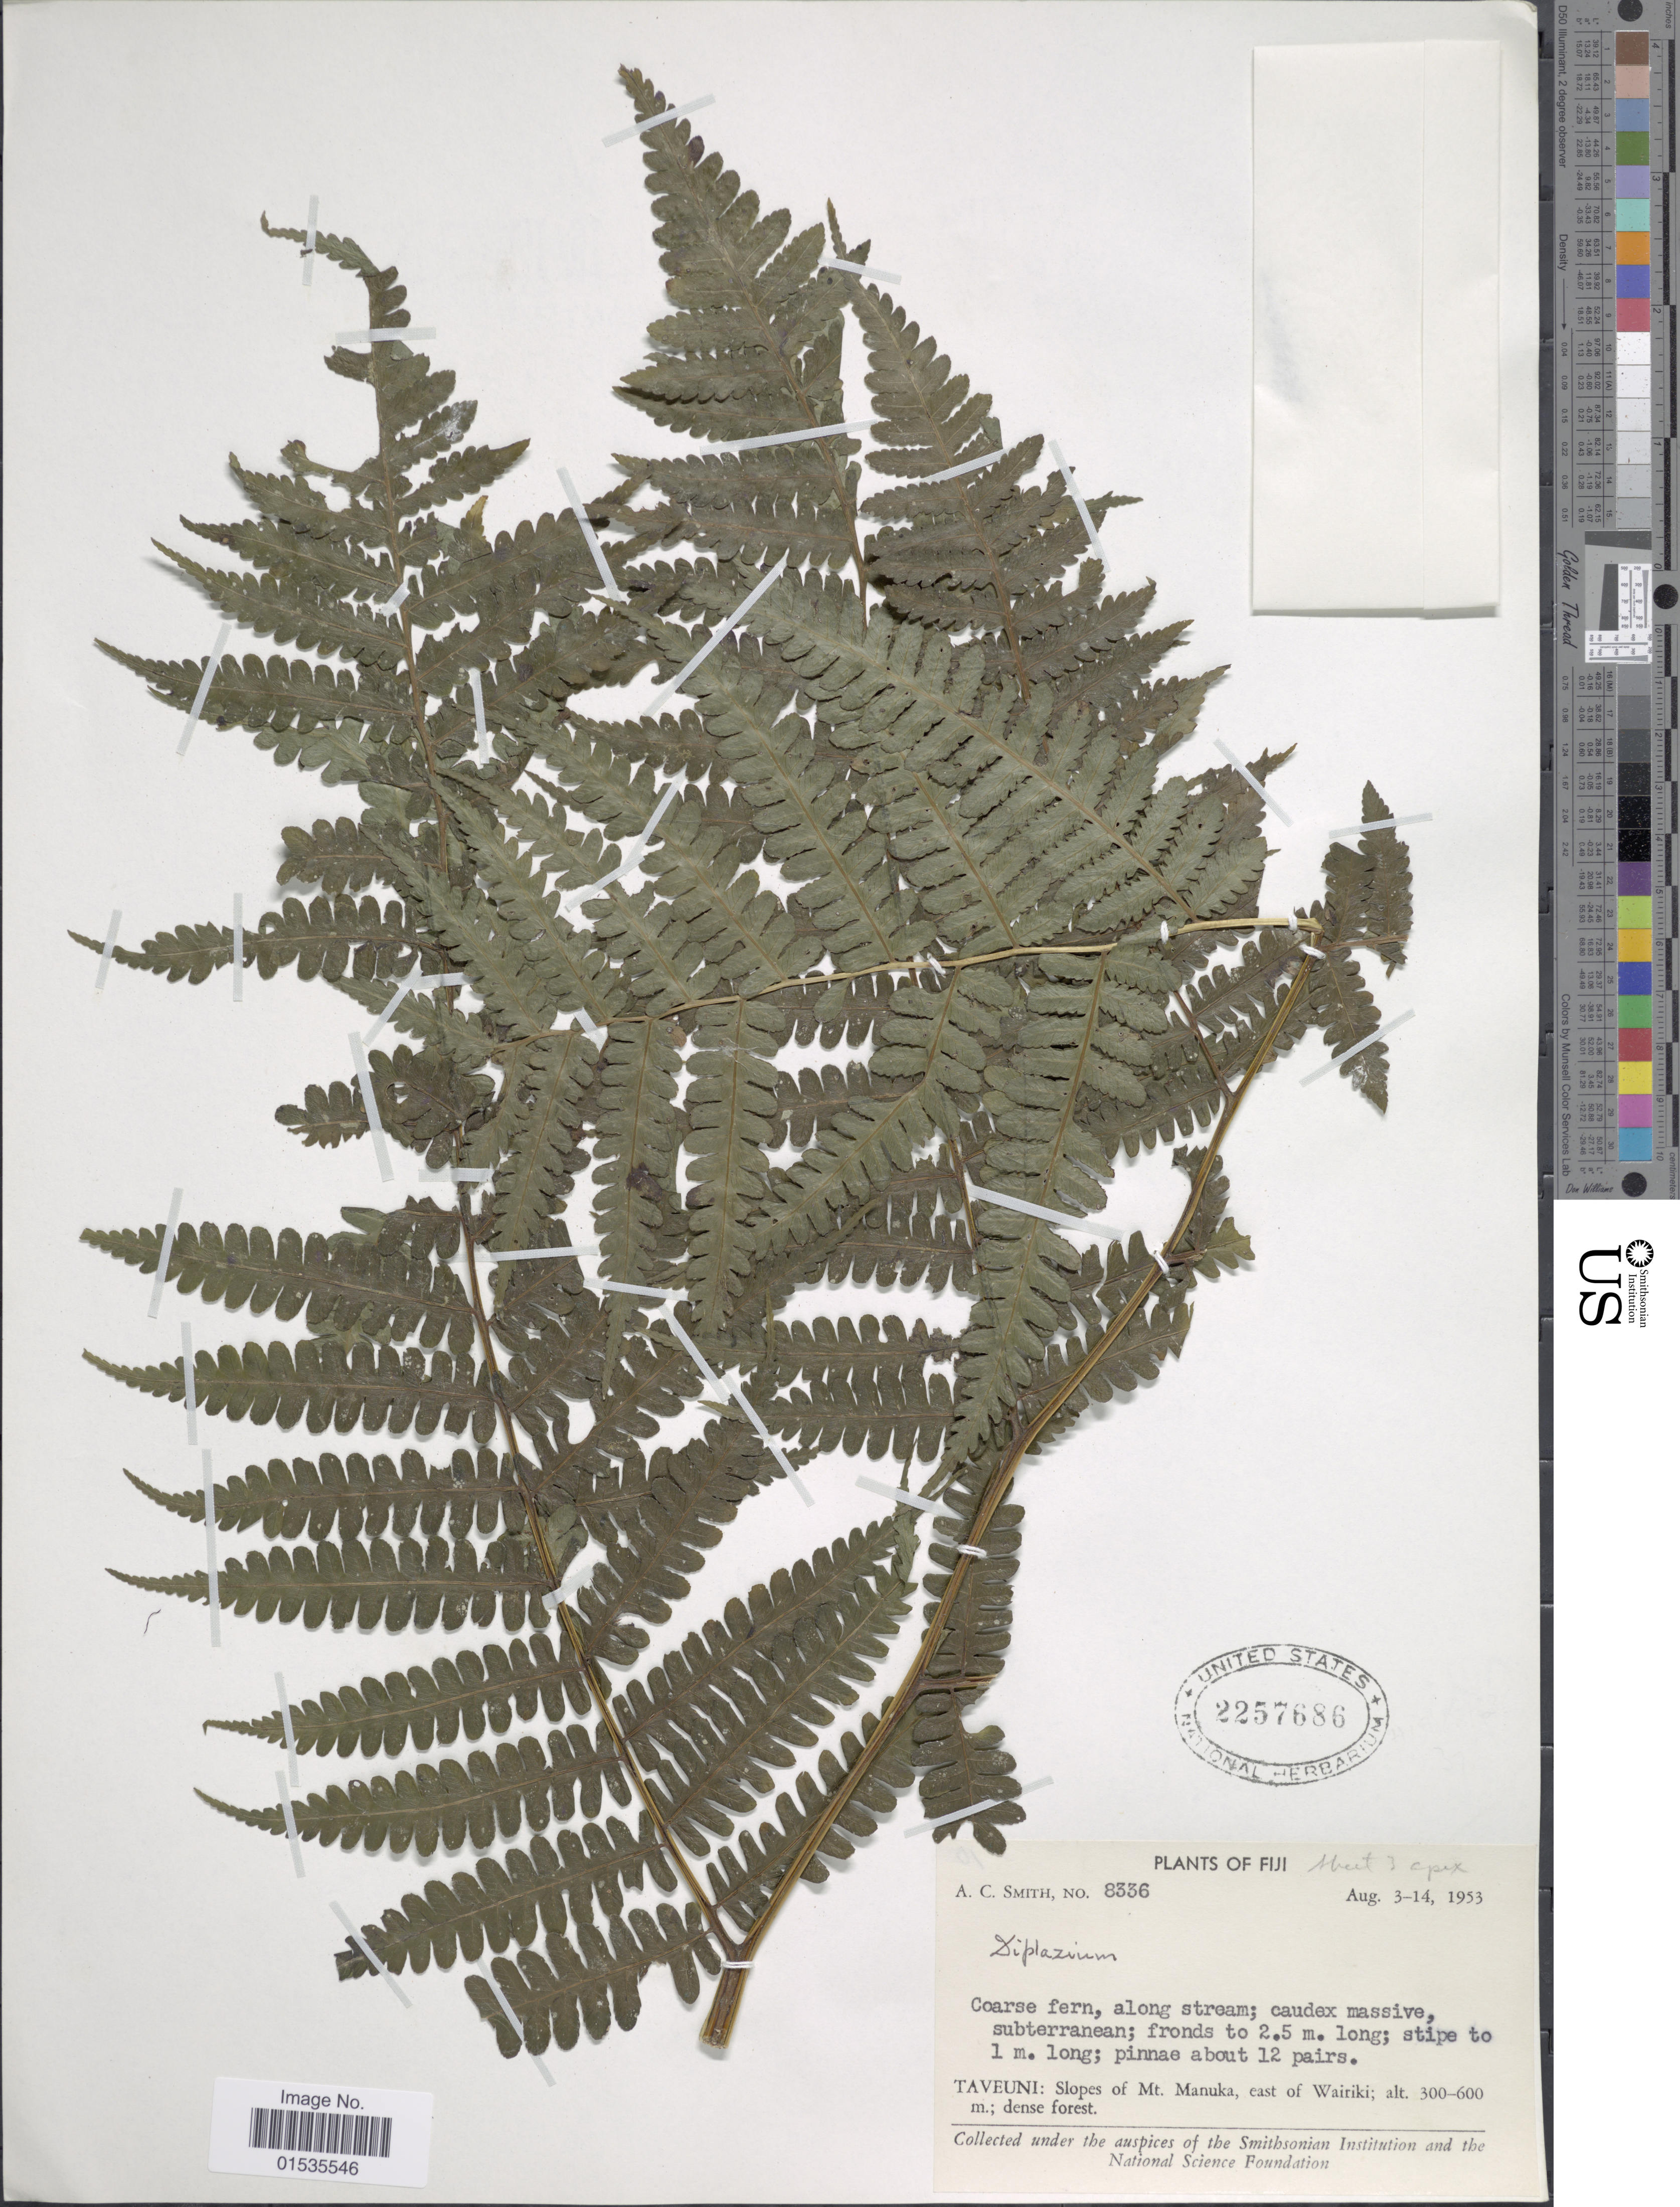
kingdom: Plantae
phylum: Tracheophyta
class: Polypodiopsida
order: Polypodiales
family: Athyriaceae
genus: Diplazium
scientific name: Diplazium sp.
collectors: A. C. Smith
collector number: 8336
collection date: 1953-08-03/1953-08-14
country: Fiji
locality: Taveuni: Slopes of Mt. manuka, east of Wairiki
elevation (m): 300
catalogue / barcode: US 2257686